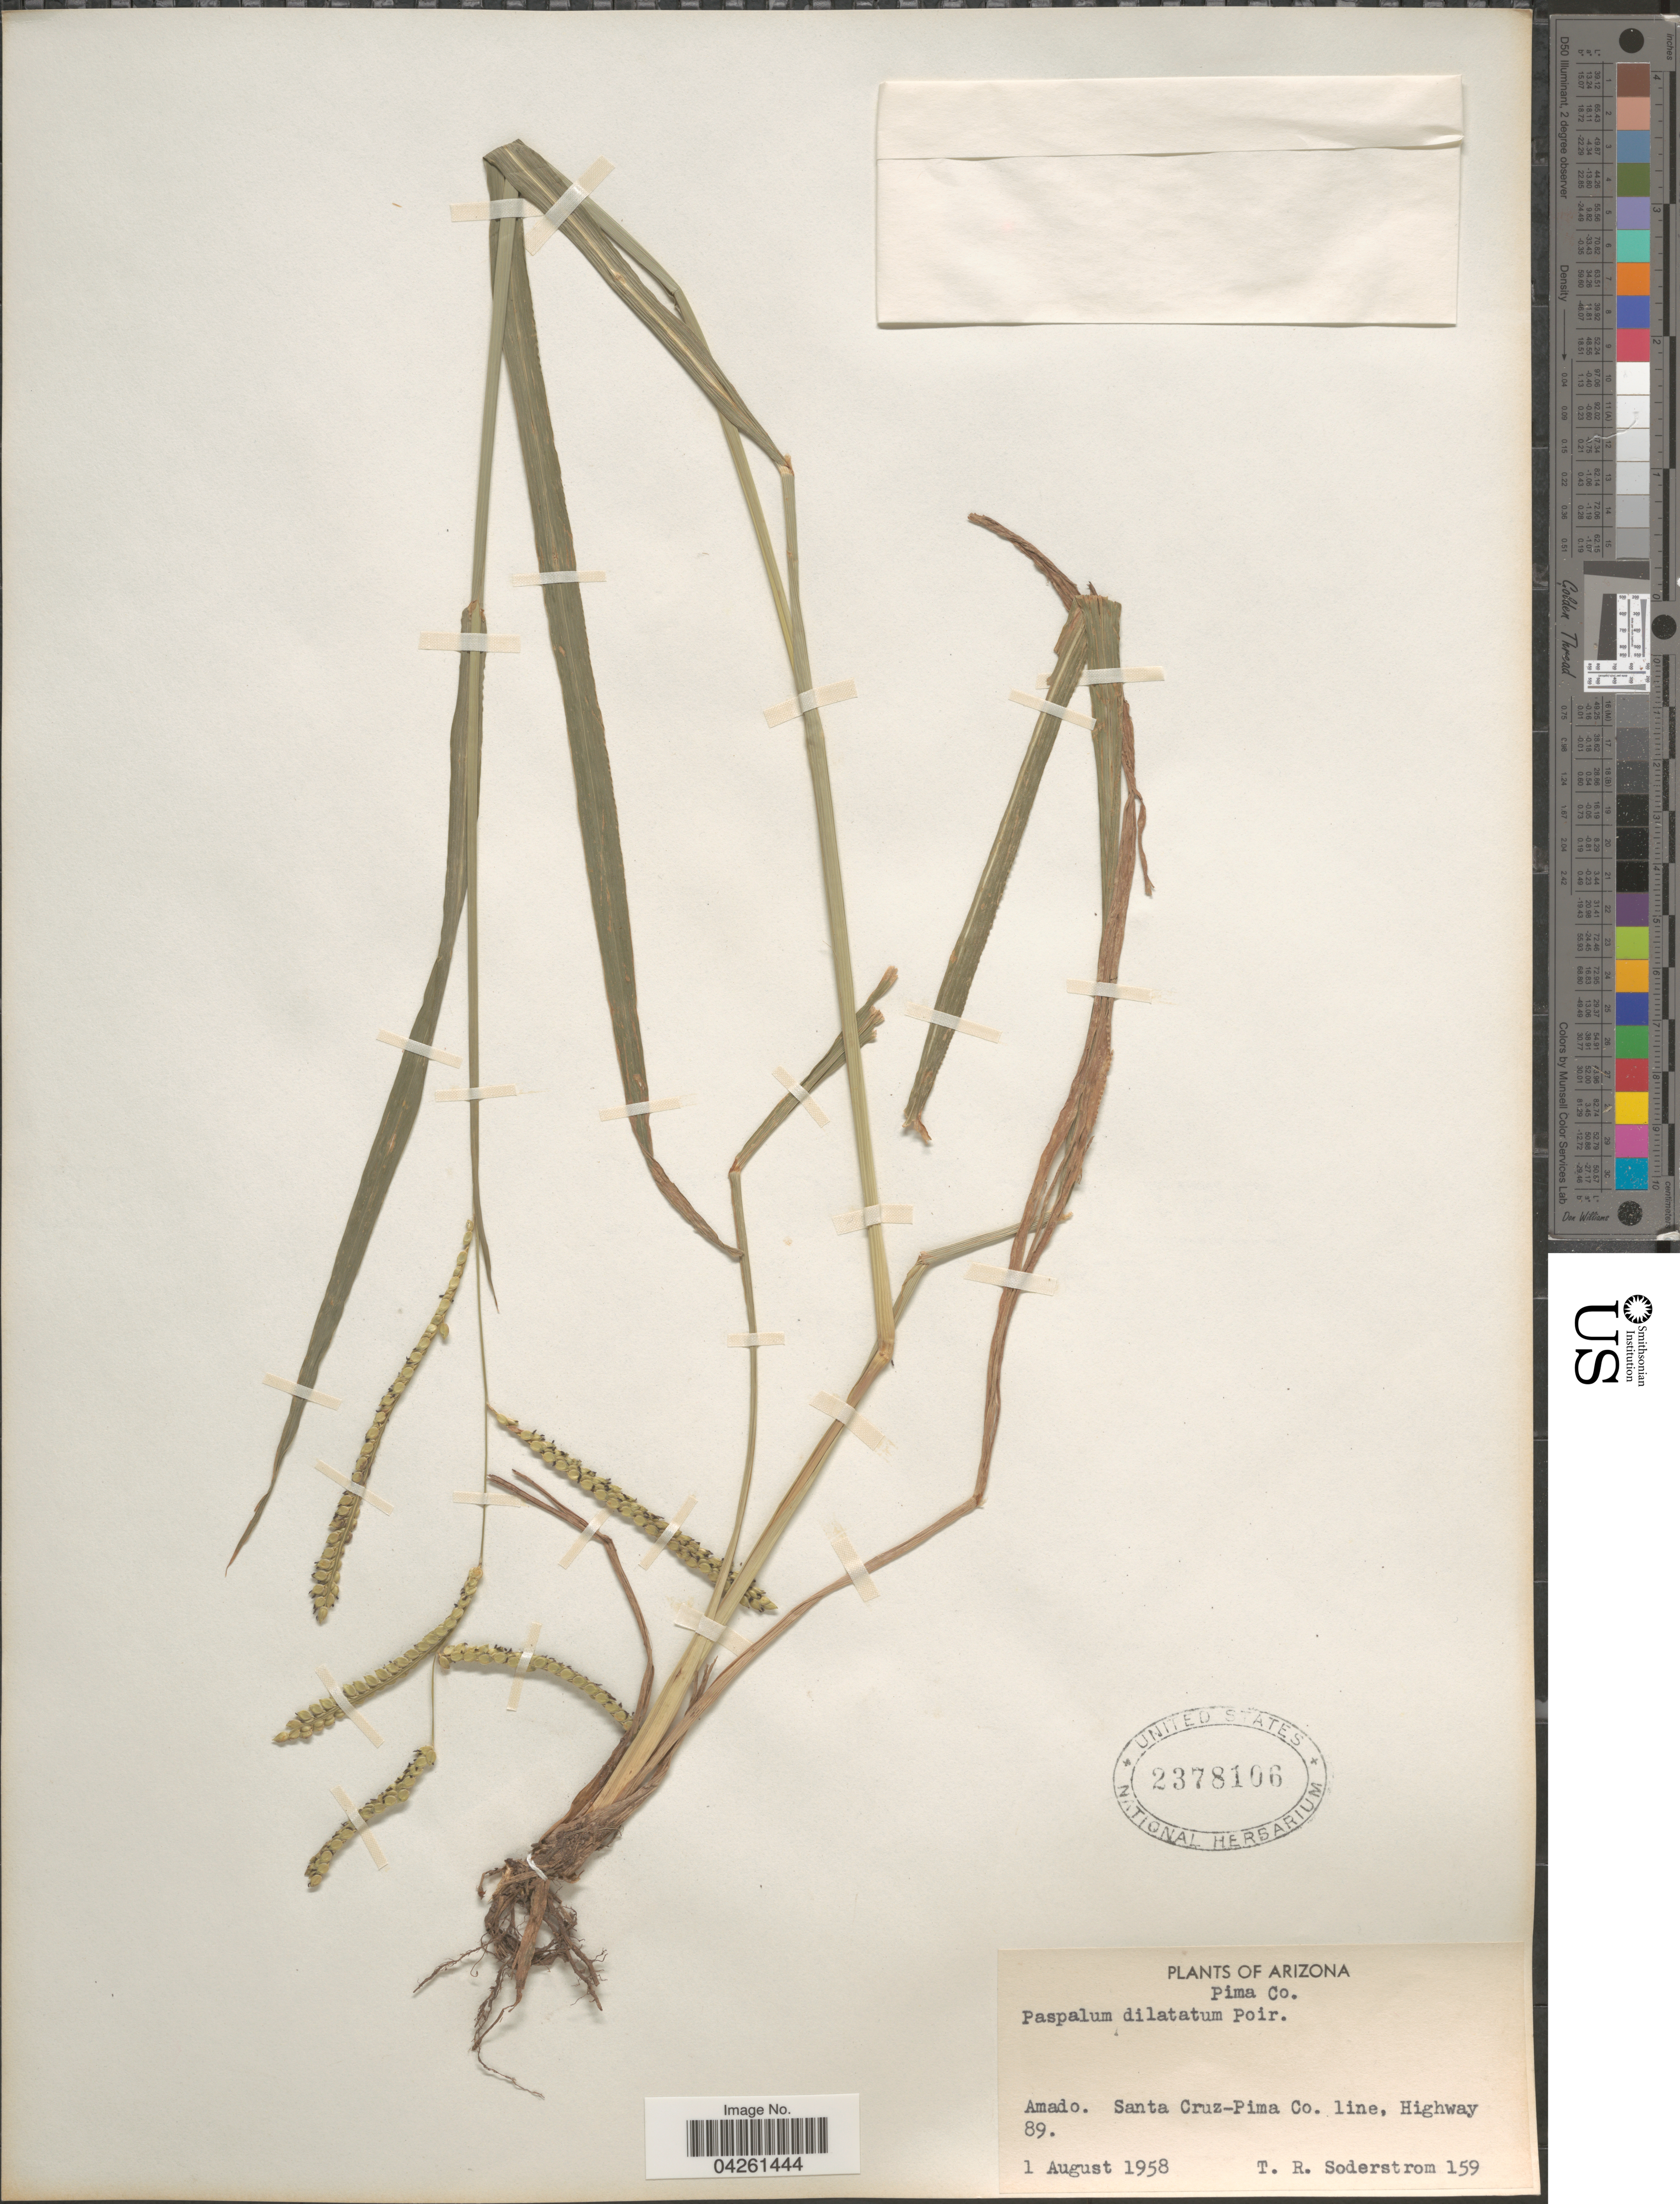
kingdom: Plantae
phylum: Tracheophyta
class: Liliopsida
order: Poales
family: Poaceae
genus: Paspalum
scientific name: Paspalum dilatatum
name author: Poir.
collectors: T. R. Soderstrom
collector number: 159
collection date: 1958-08-01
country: United States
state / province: Arizona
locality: Pima Co. Amado. Santa Cruz-Pima Co. line, Highway 89.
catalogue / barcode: US 2378106